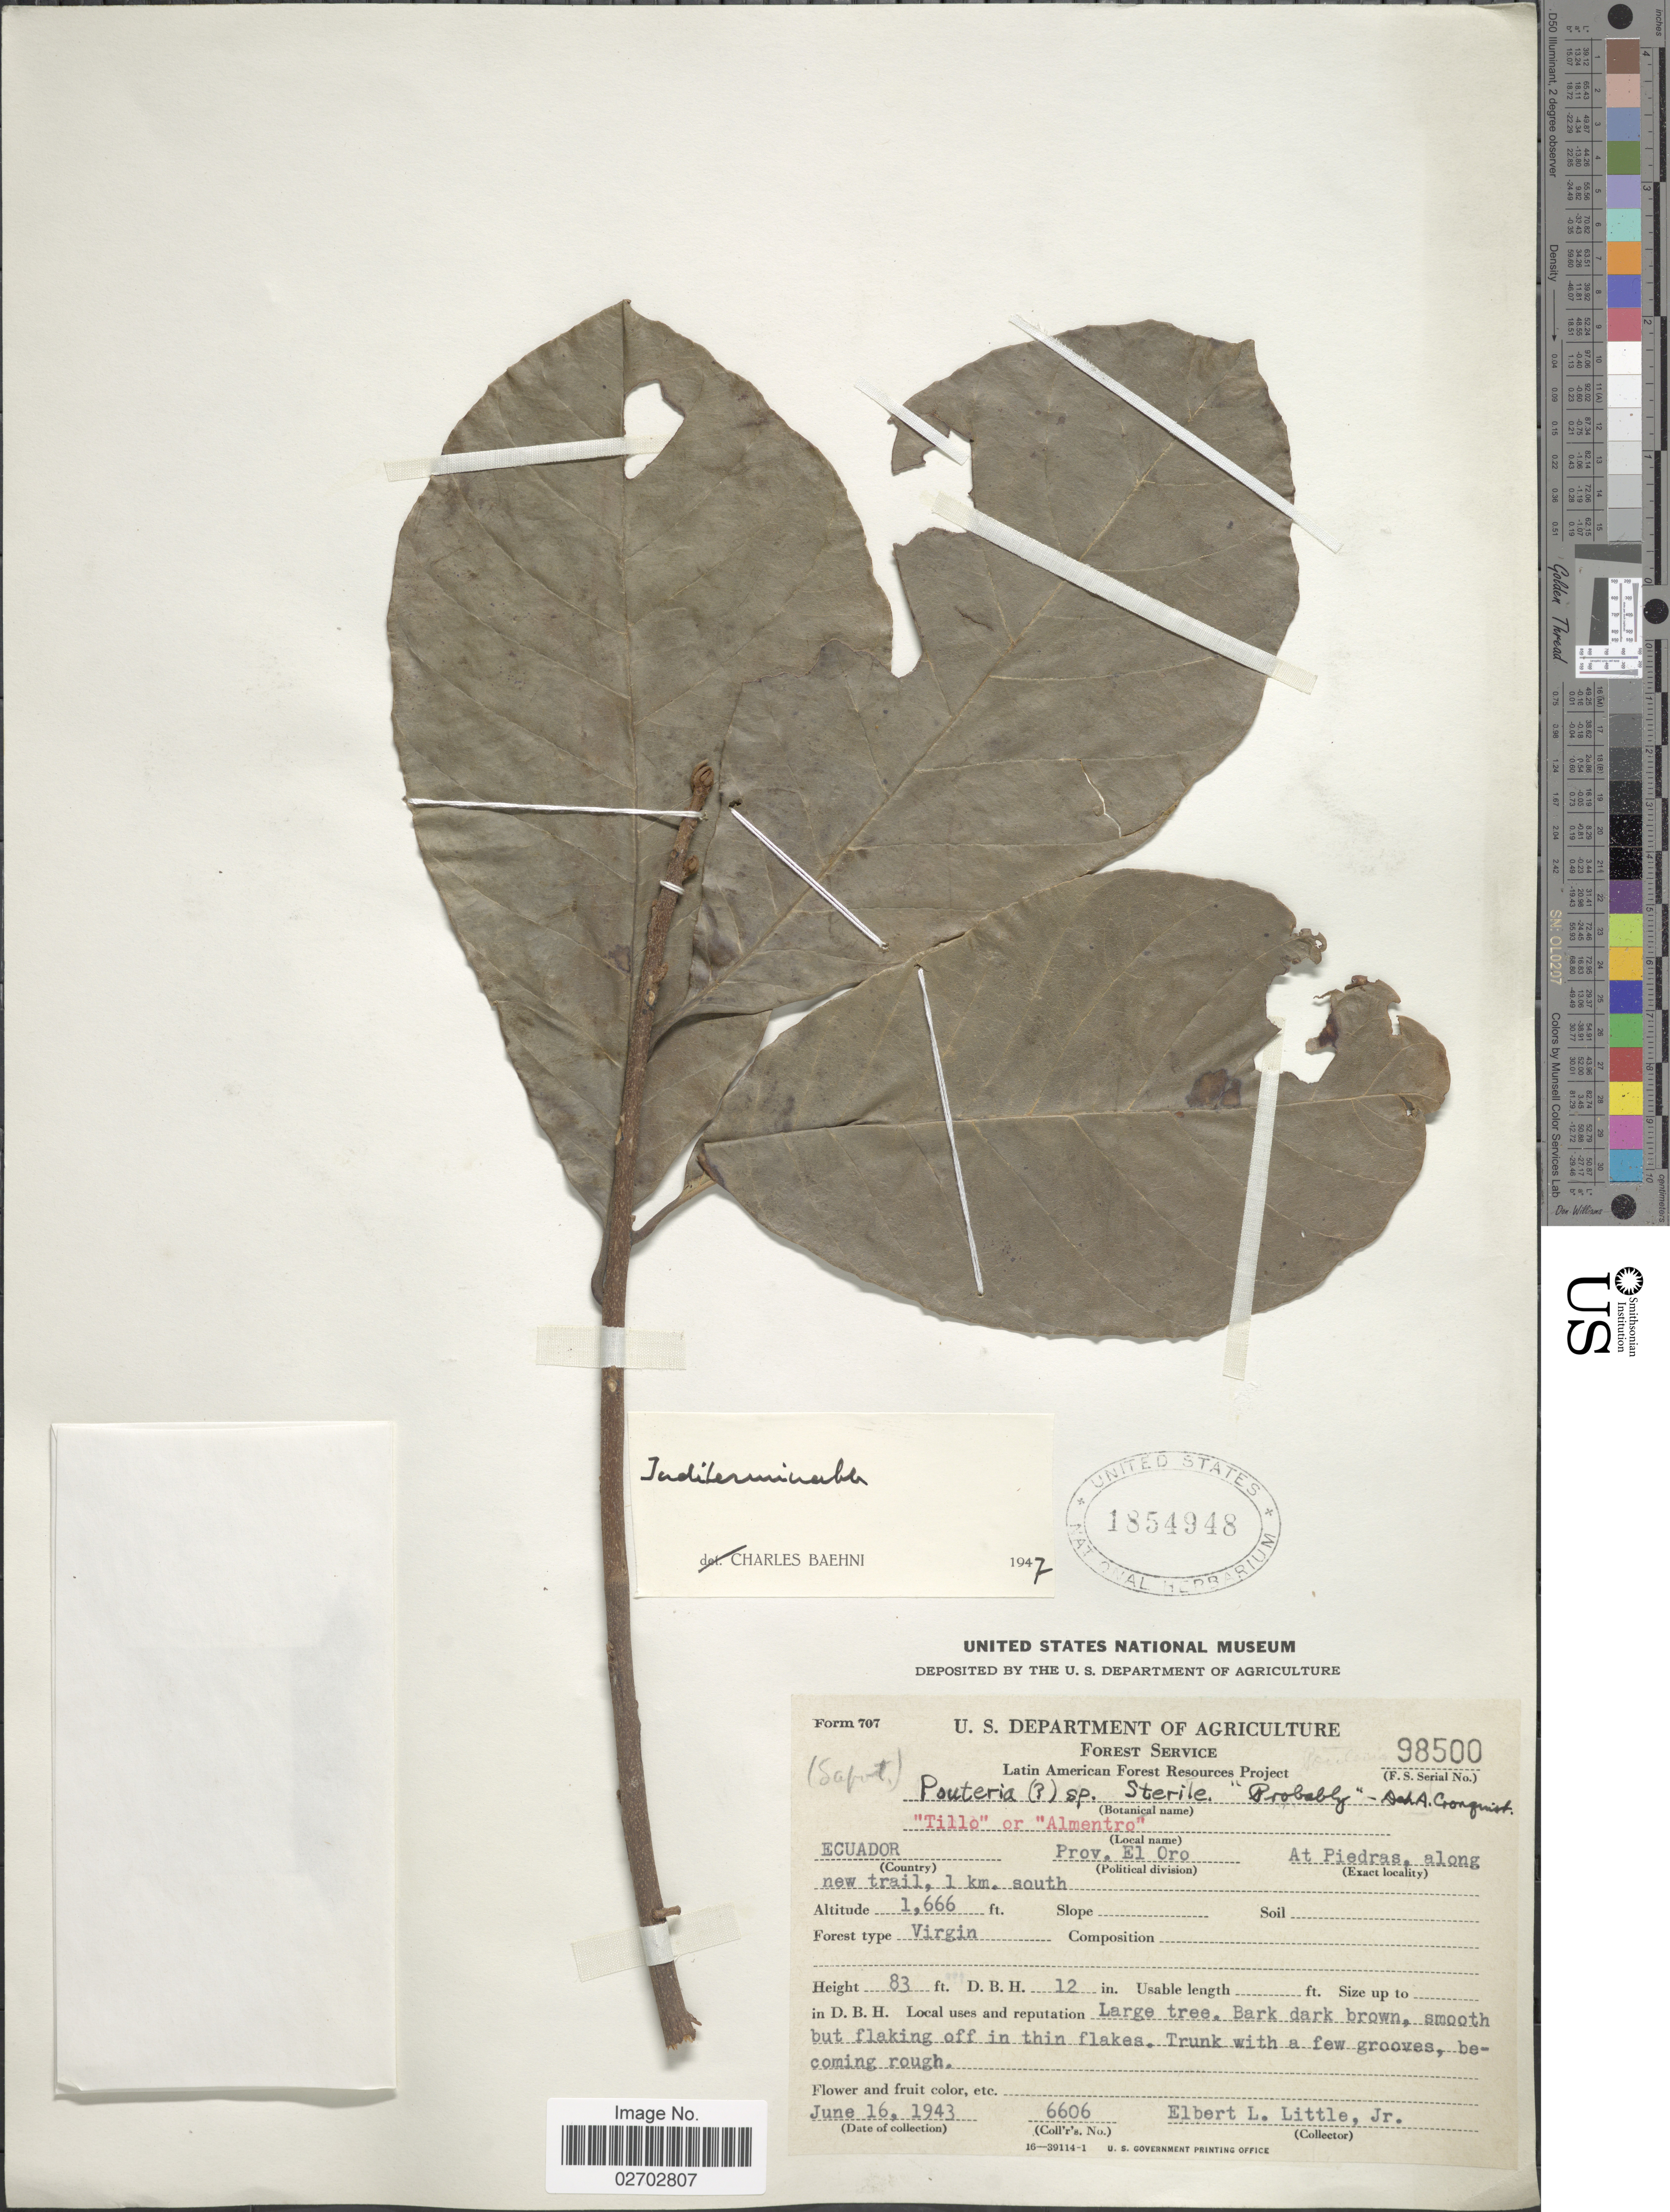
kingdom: Plantae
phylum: Tracheophyta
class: Magnoliopsida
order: Ericales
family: Sapotaceae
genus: Pouteria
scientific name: Pouteria sp.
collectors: E. L. Little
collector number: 6606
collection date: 1943-06-16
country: Ecuador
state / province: El Oro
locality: At Piedras, along new trail, 1 km. south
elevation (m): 508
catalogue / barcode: US 1854948